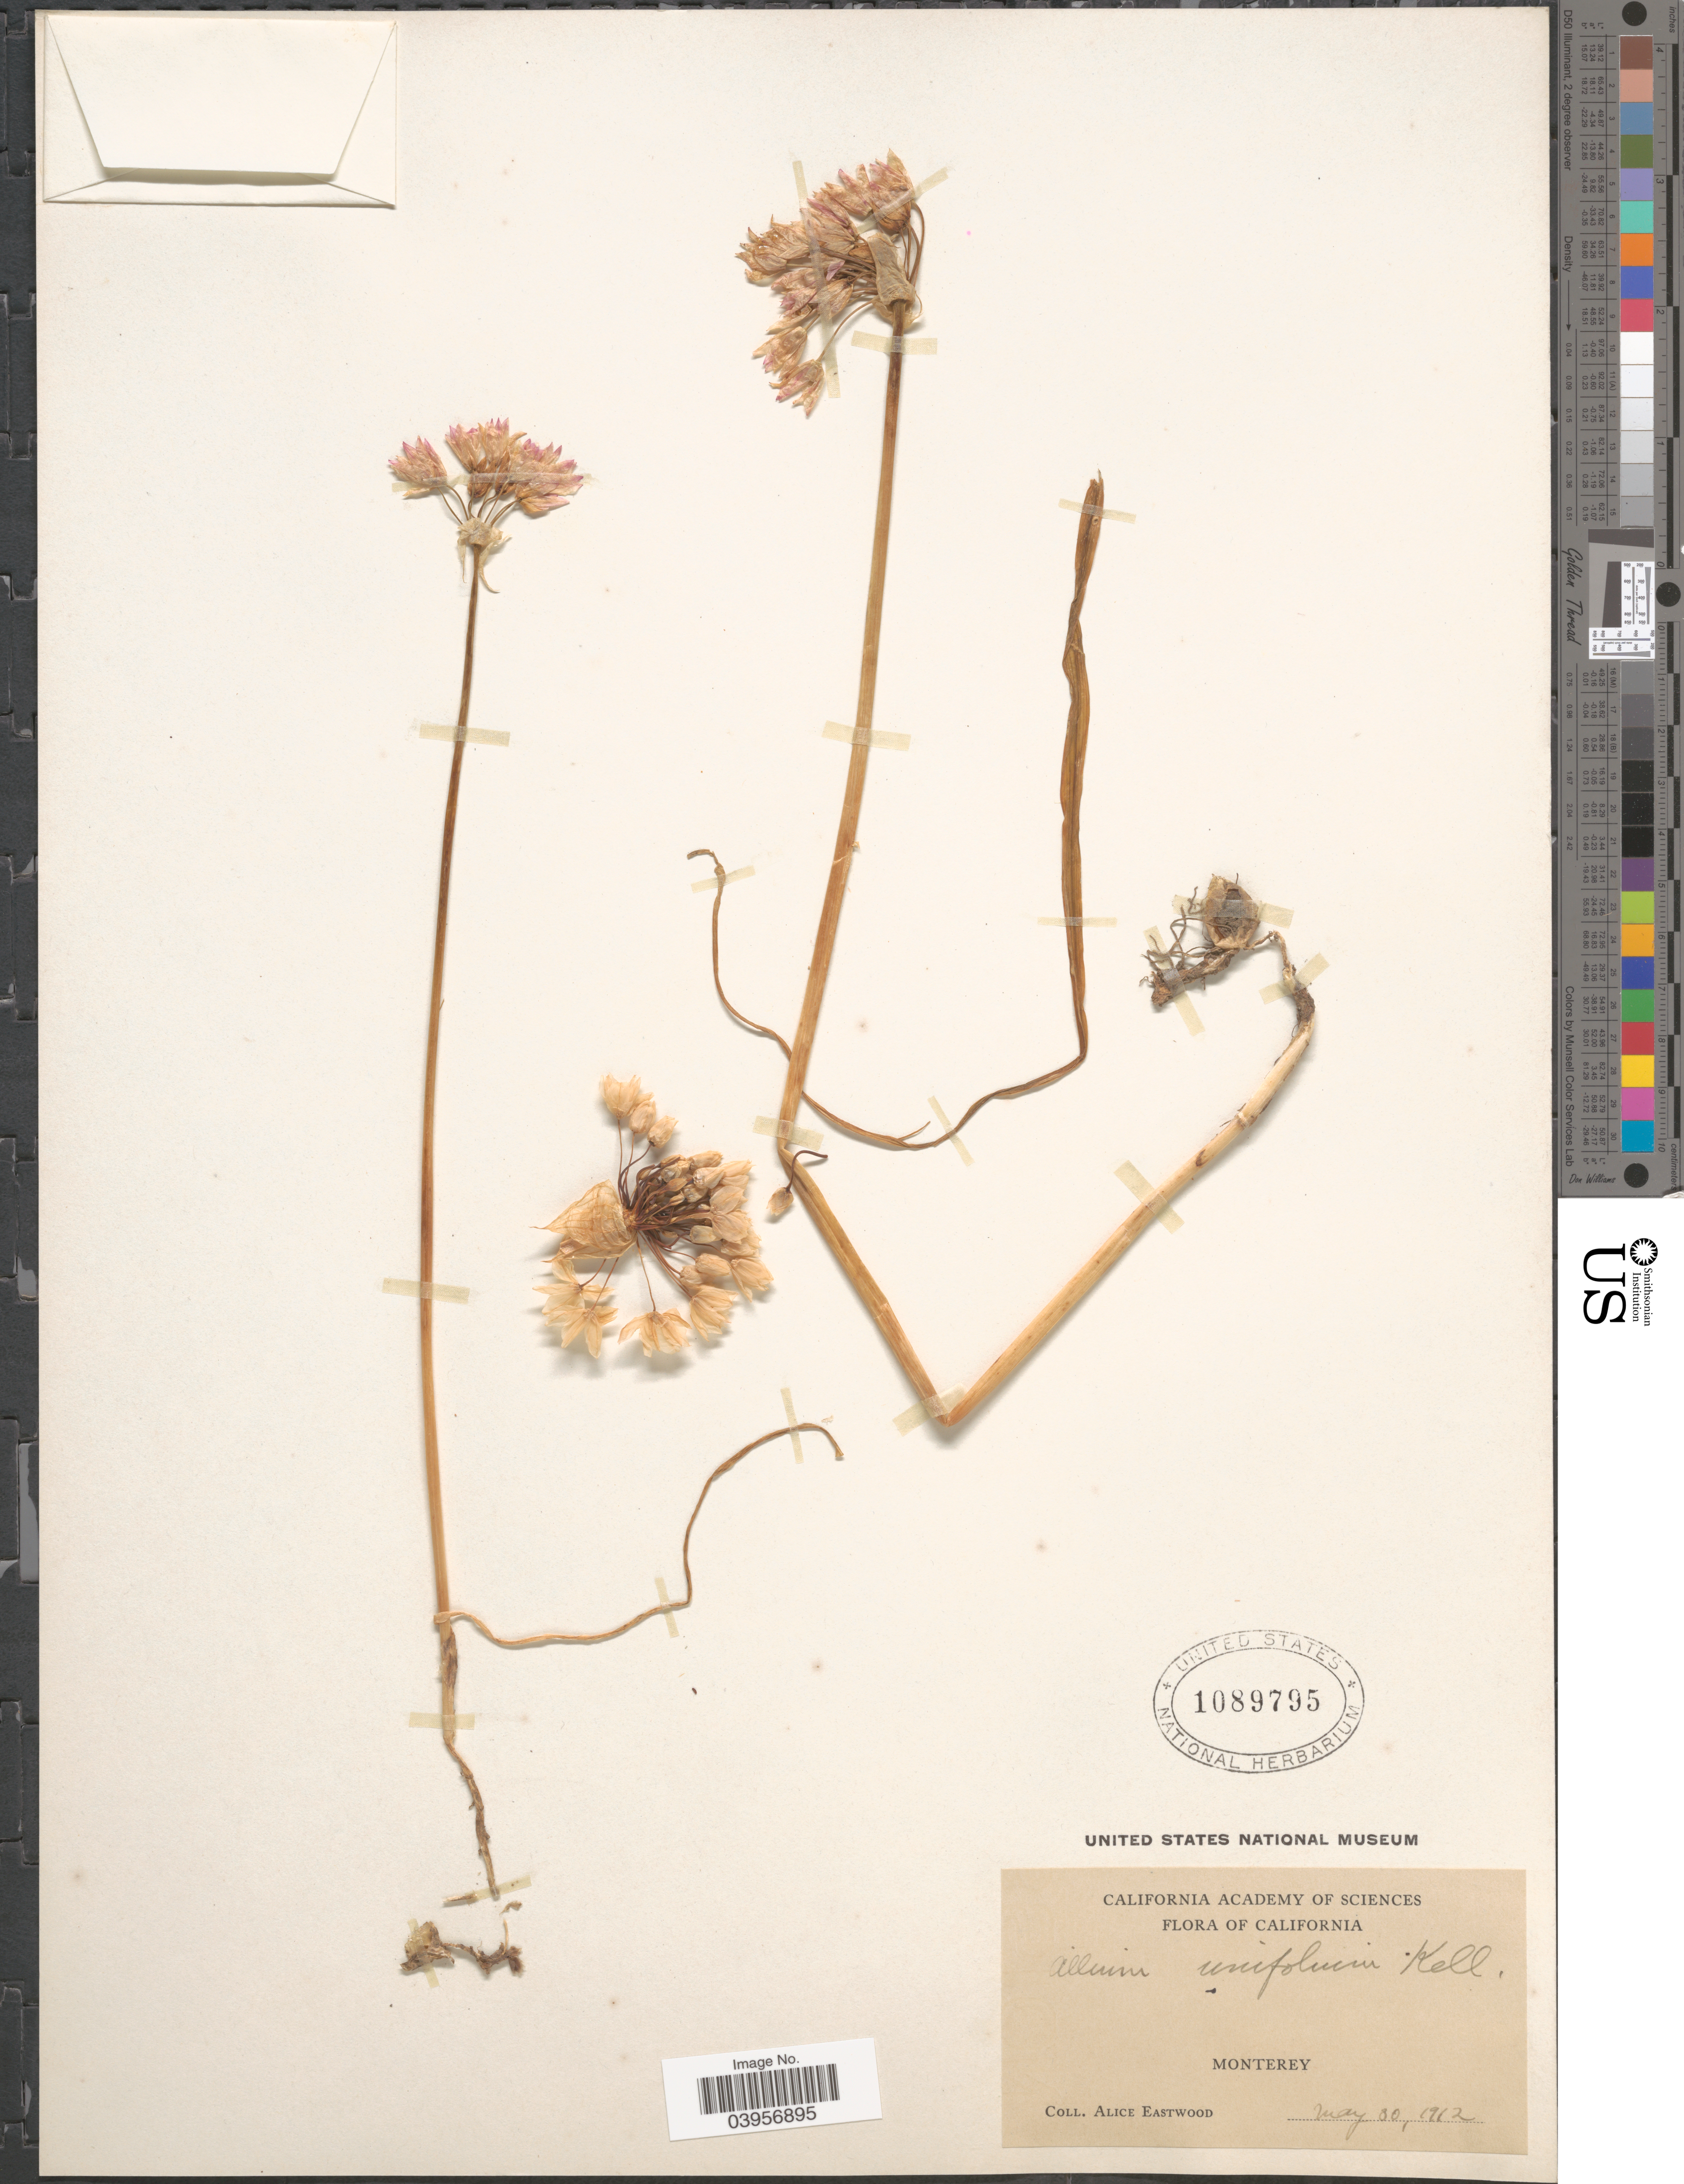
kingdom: Plantae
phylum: Tracheophyta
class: Liliopsida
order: Asparagales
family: Amaryllidaceae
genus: Allium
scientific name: Allium unifolium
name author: Kellogg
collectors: A. Eastwood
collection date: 1912-05-30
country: United States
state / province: California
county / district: Monterey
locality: Monterey.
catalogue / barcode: US 1089795